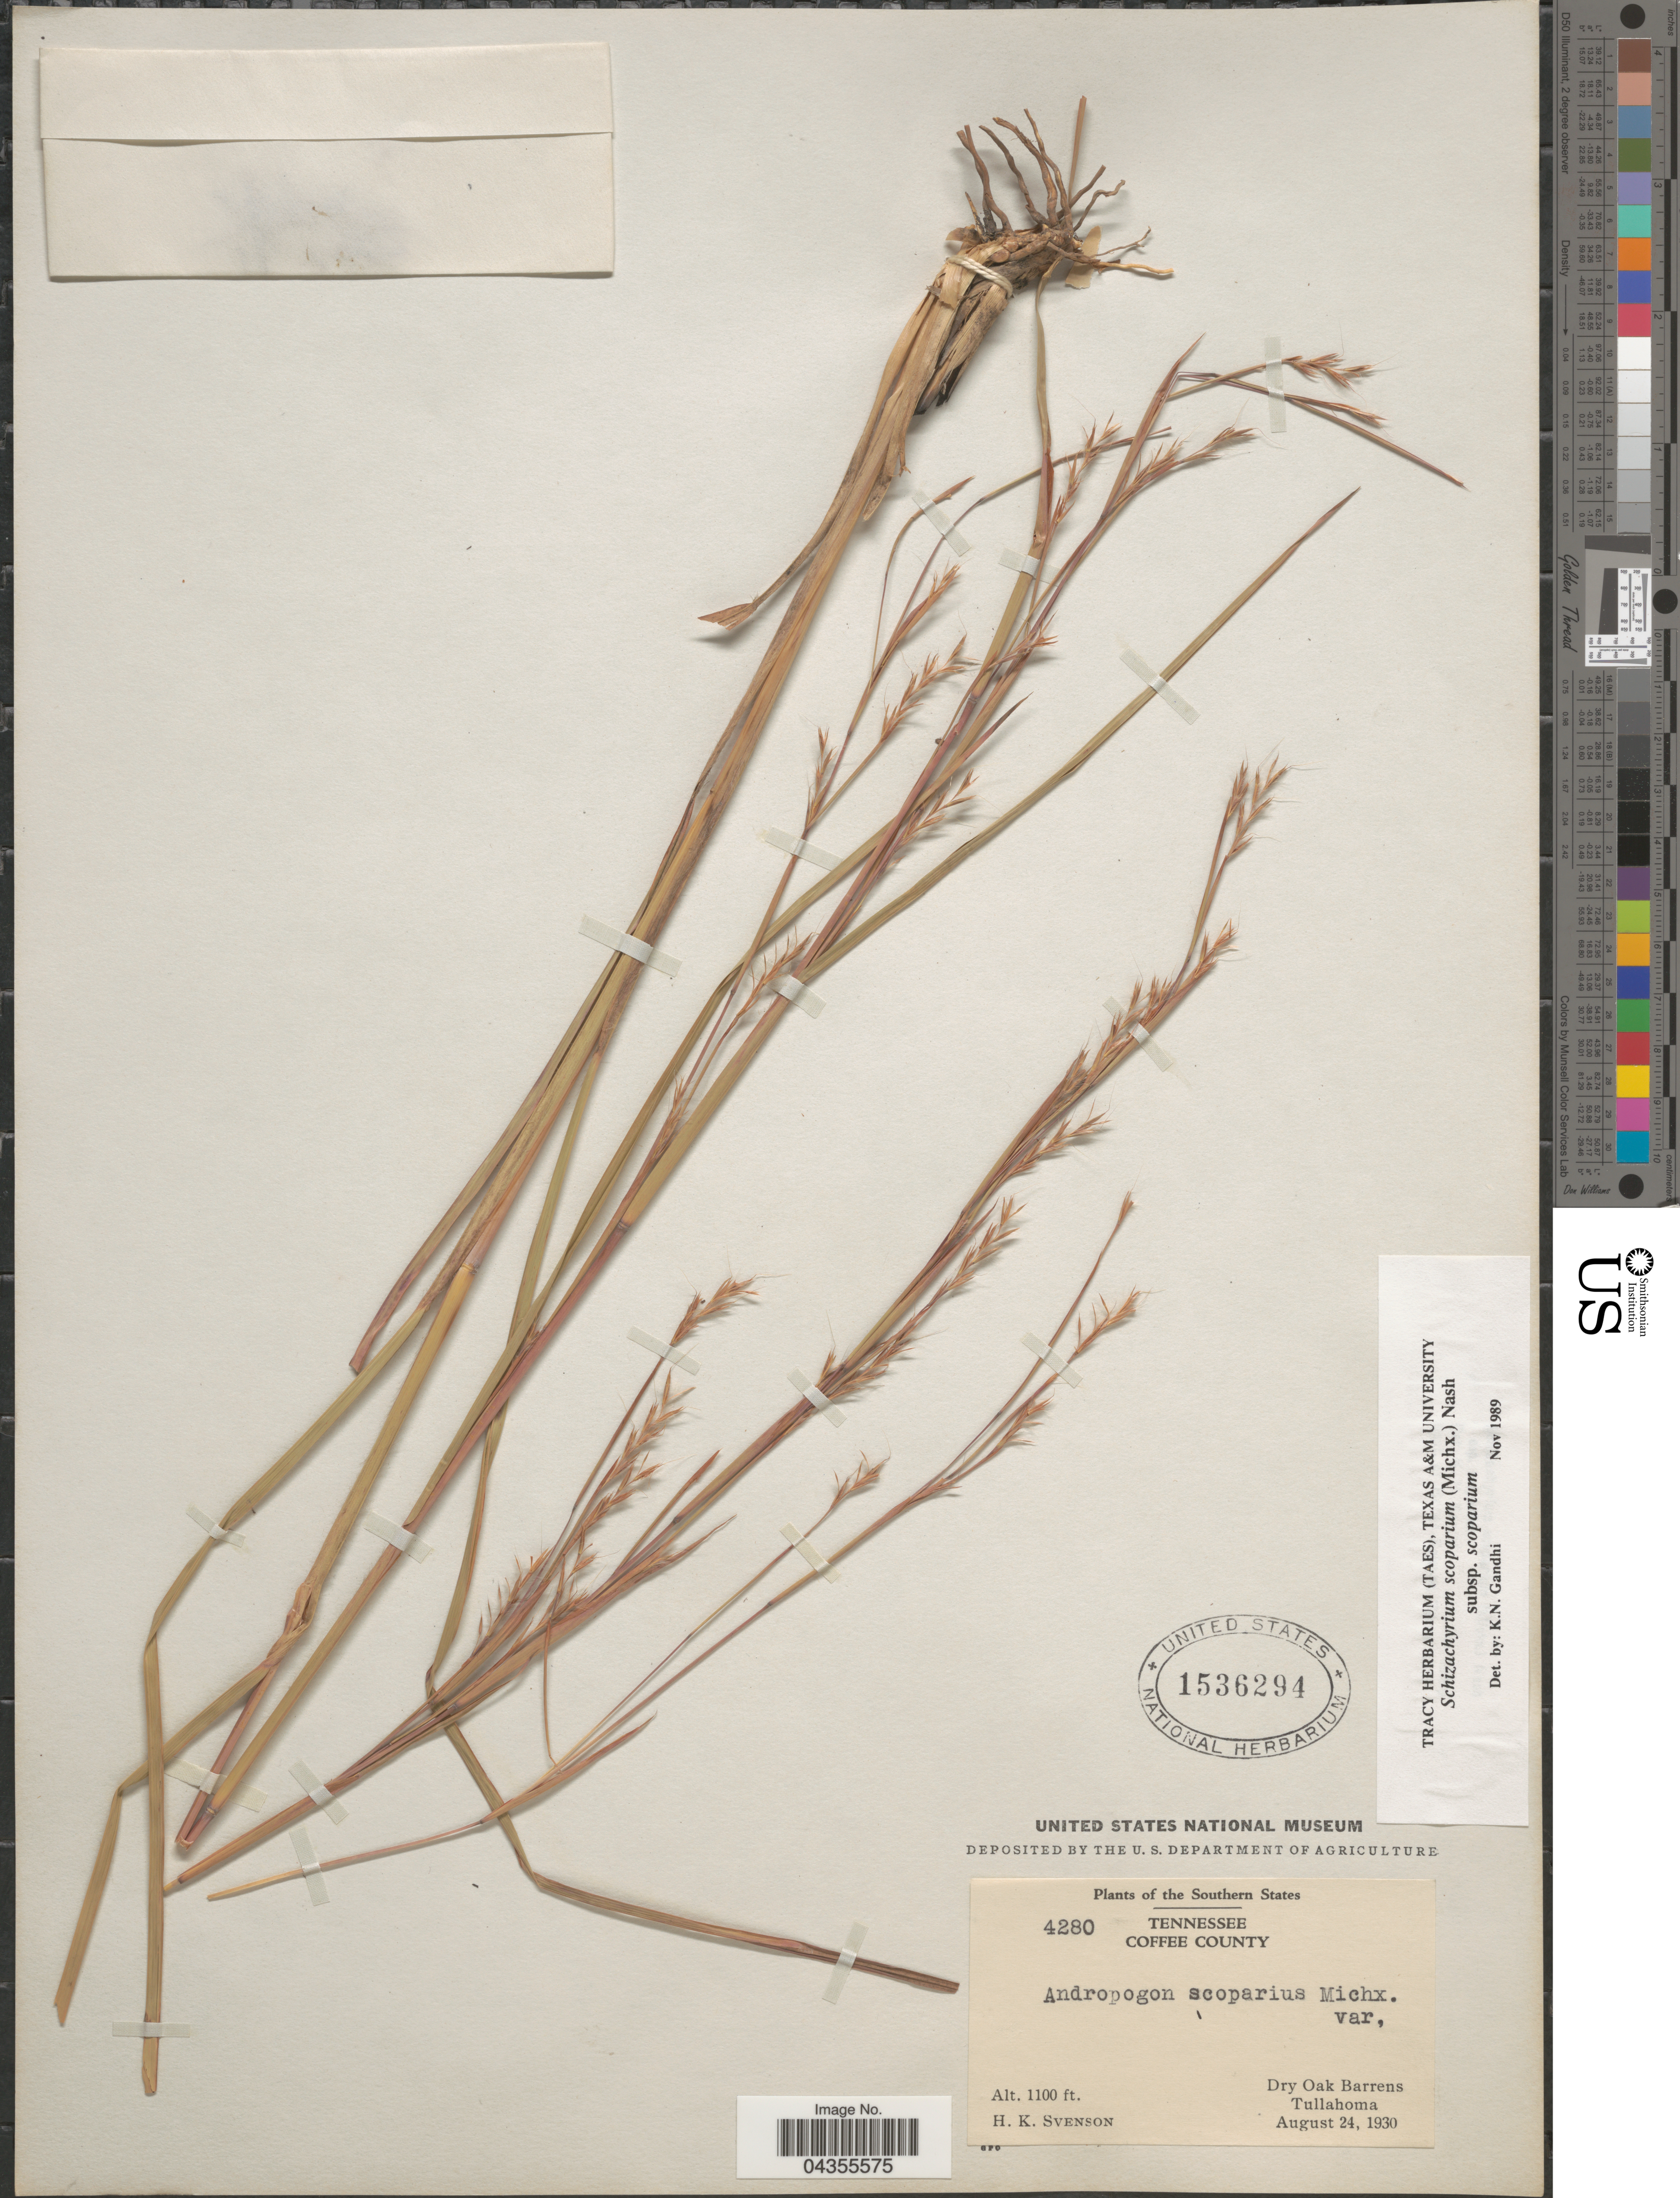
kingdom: Plantae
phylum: Tracheophyta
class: Liliopsida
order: Poales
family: Poaceae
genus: Schizachyrium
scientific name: Schizachyrium scoparium var. scoparium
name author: (Michx.) Nash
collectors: H. K. Svenson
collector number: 4280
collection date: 1930-08-24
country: United States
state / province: Tennessee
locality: The Southern States. Coffee County. Dry Oak Barrens. Tullahoma.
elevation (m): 335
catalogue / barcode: US 1536294